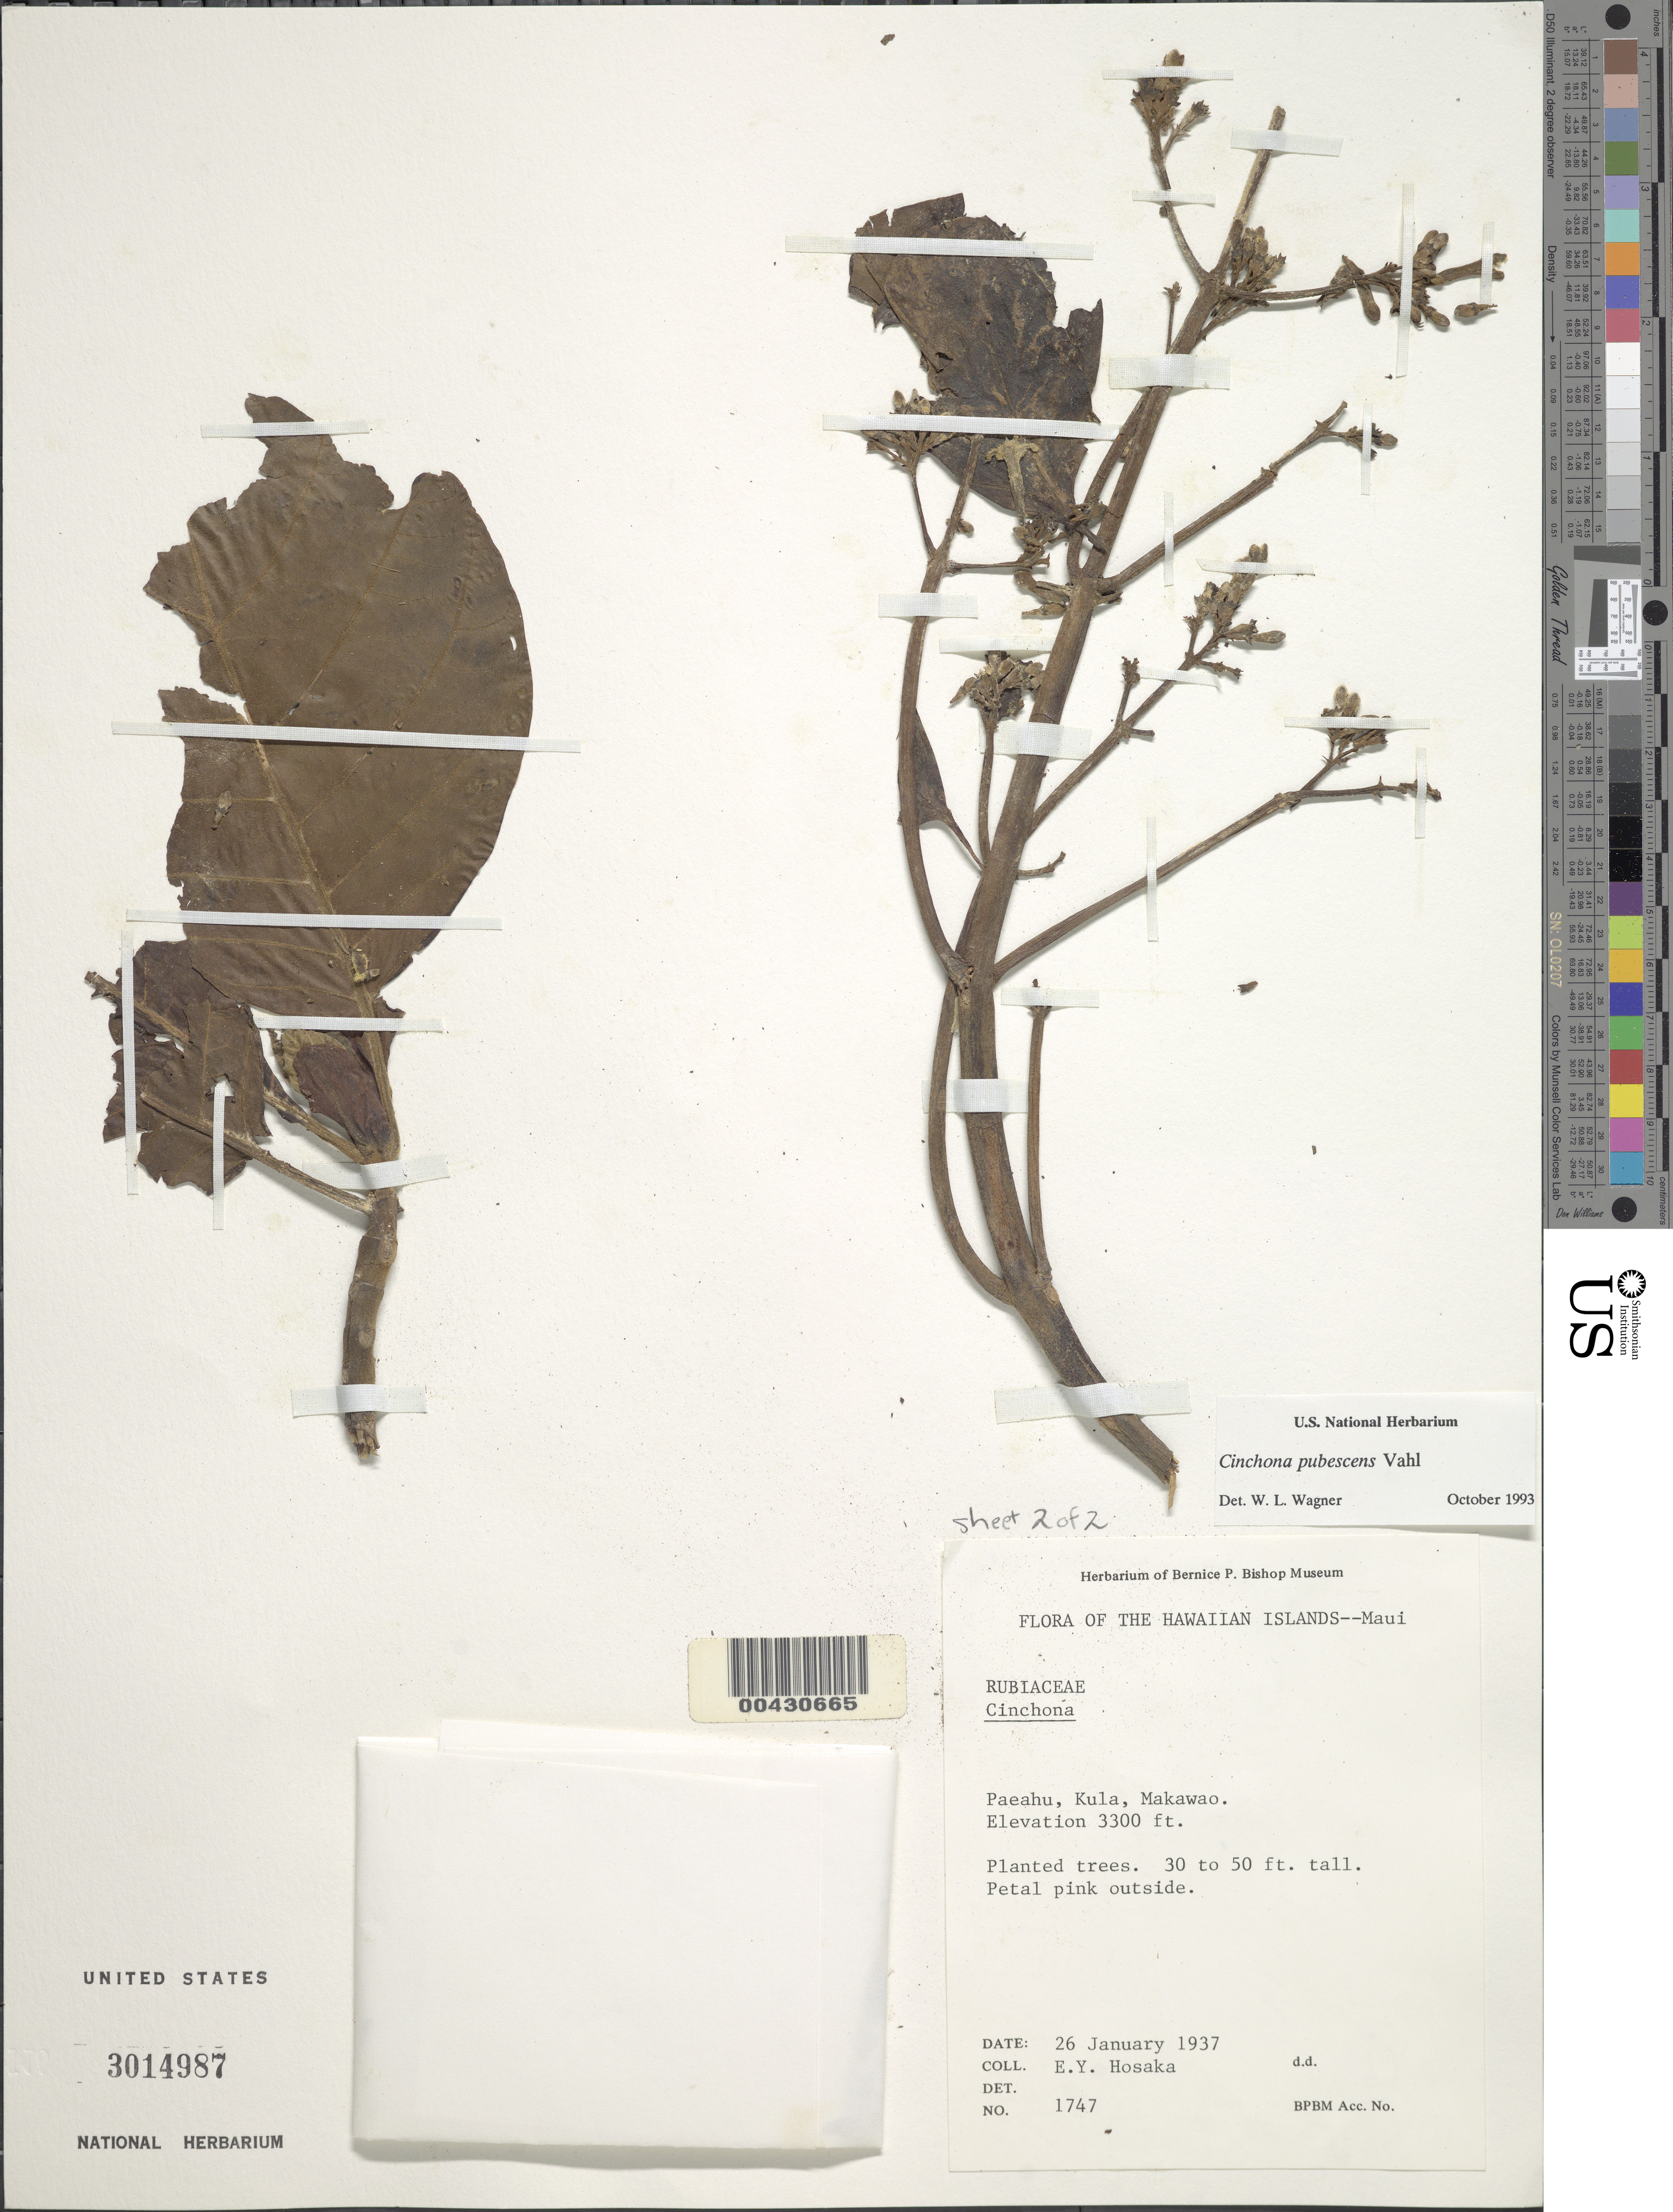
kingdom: Plantae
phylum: Tracheophyta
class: Magnoliopsida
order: Gentianales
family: Rubiaceae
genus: Cinchona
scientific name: Cinchona pubescens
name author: Vahl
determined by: Wagner, W. L., (BOT), Smithsonian Institution - National Museum of Natural History (UNITED STATES)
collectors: E. Y. Hosaka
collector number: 1747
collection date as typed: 26 Jan 1937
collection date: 1937-01-26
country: United States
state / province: Hawaii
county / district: Maui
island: Maui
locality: Paeahu, Kula, Makawao.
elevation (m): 1006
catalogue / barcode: US 3014987